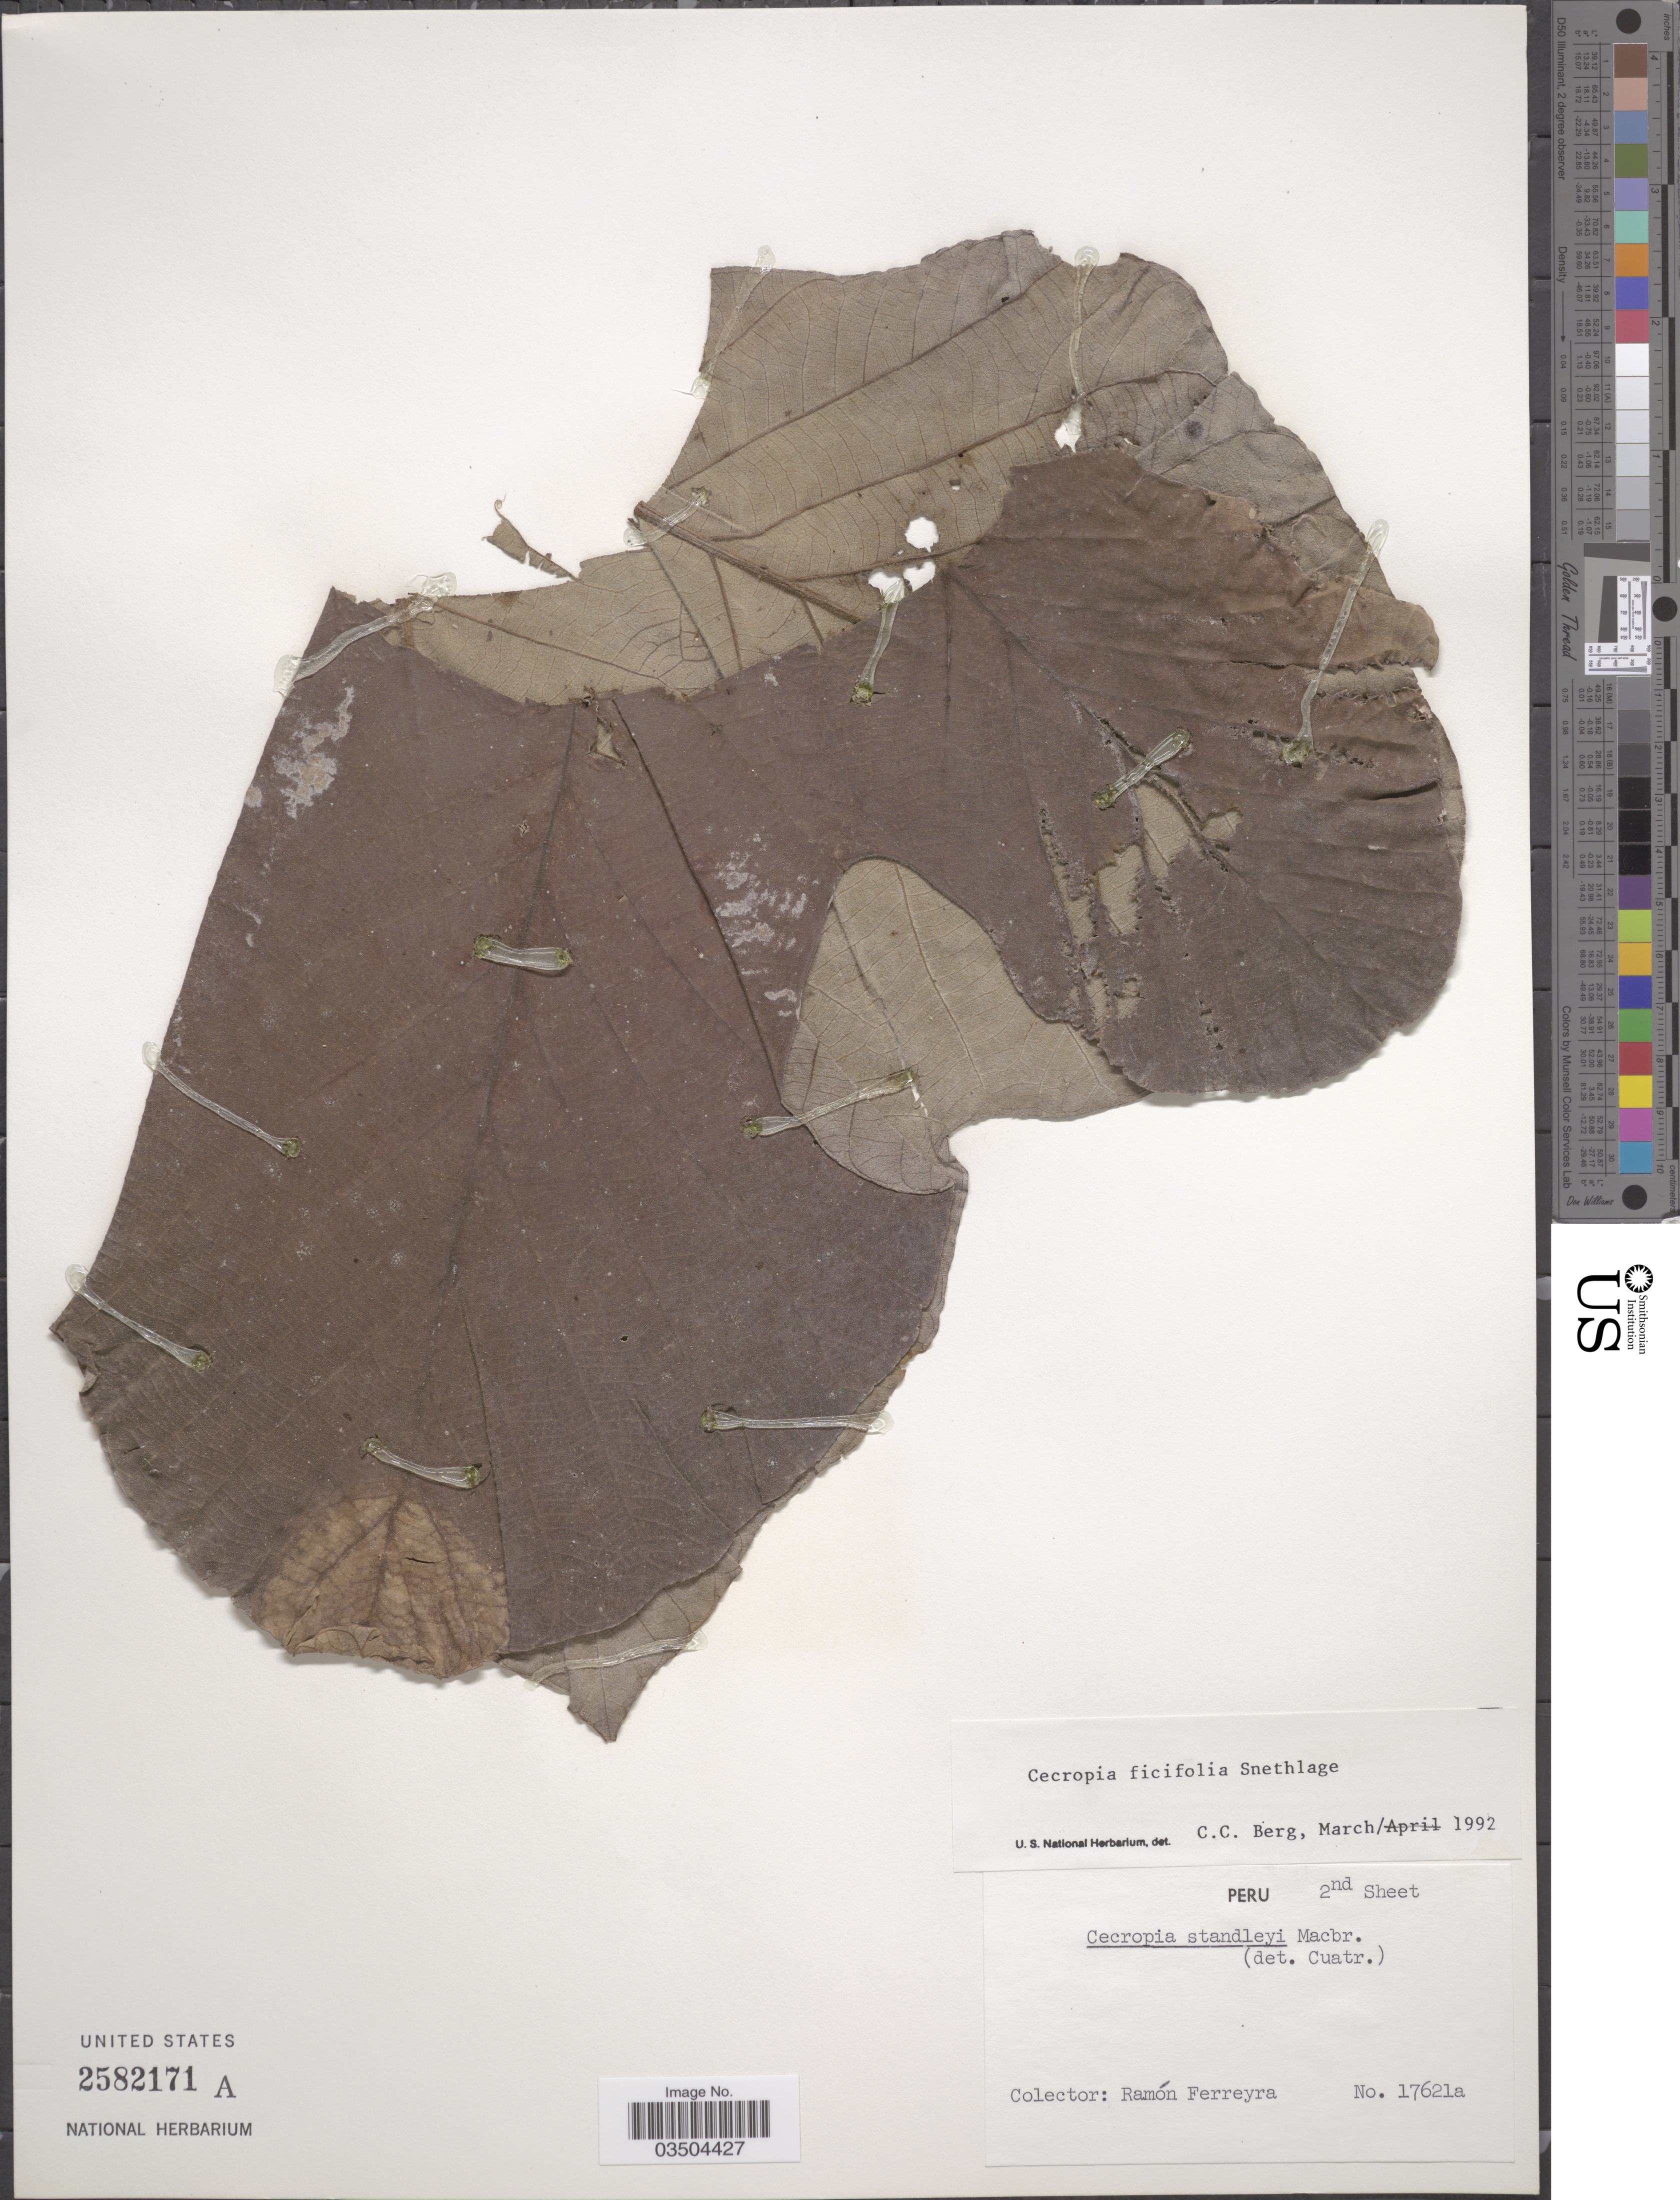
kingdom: Plantae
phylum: Tracheophyta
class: Magnoliopsida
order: Rosales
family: Urticaceae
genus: Cecropia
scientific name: Cecropia ficifolia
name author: Snethlage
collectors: R. A. Ferreyra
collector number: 17621a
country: Peru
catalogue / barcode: US 2582171A